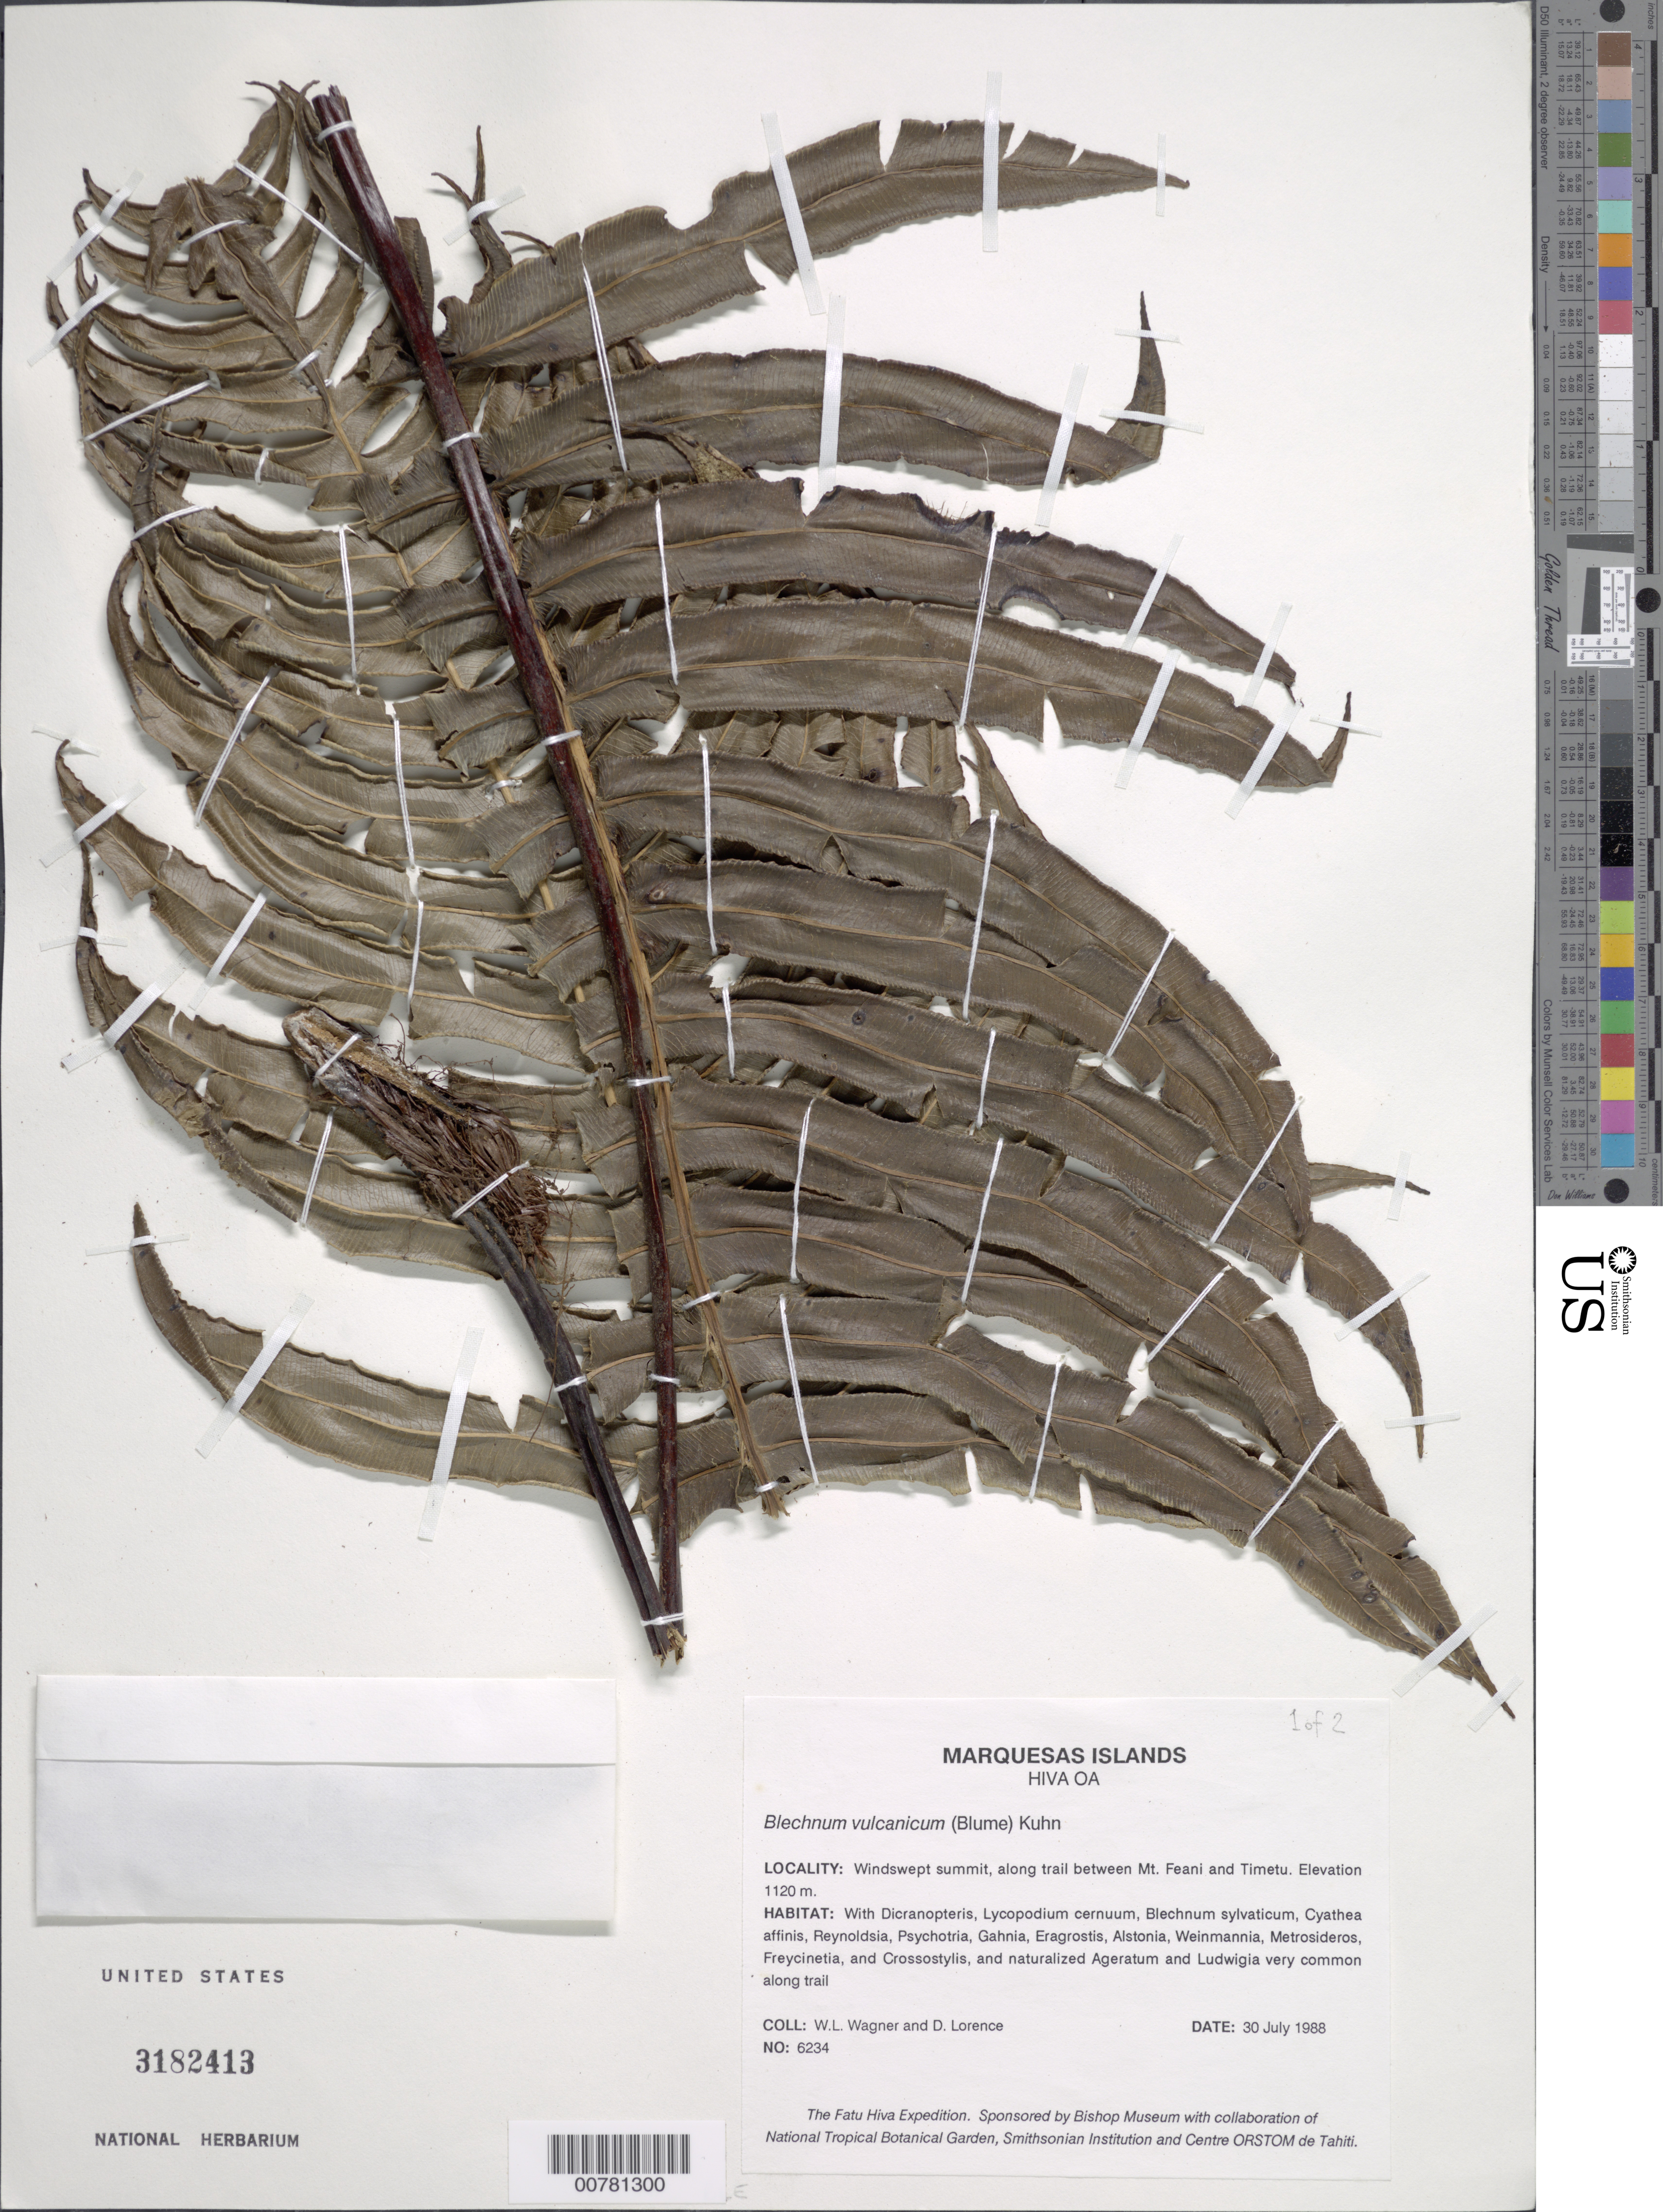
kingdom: Plantae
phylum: Tracheophyta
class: Polypodiopsida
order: Polypodiales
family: Blechnaceae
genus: Blechnum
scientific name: Blechnum vulcanicum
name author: (Blume) Kuhn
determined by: Florence, J.; Wagner, W. L.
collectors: W. L. Wagner & D. Lorence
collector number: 6234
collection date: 1988-07-30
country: French Polynesia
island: Hiva Oa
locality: Along trail between Mt. Feani and Timetiu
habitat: Windswept summit; very common along trail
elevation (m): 1120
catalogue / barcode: US 3182413